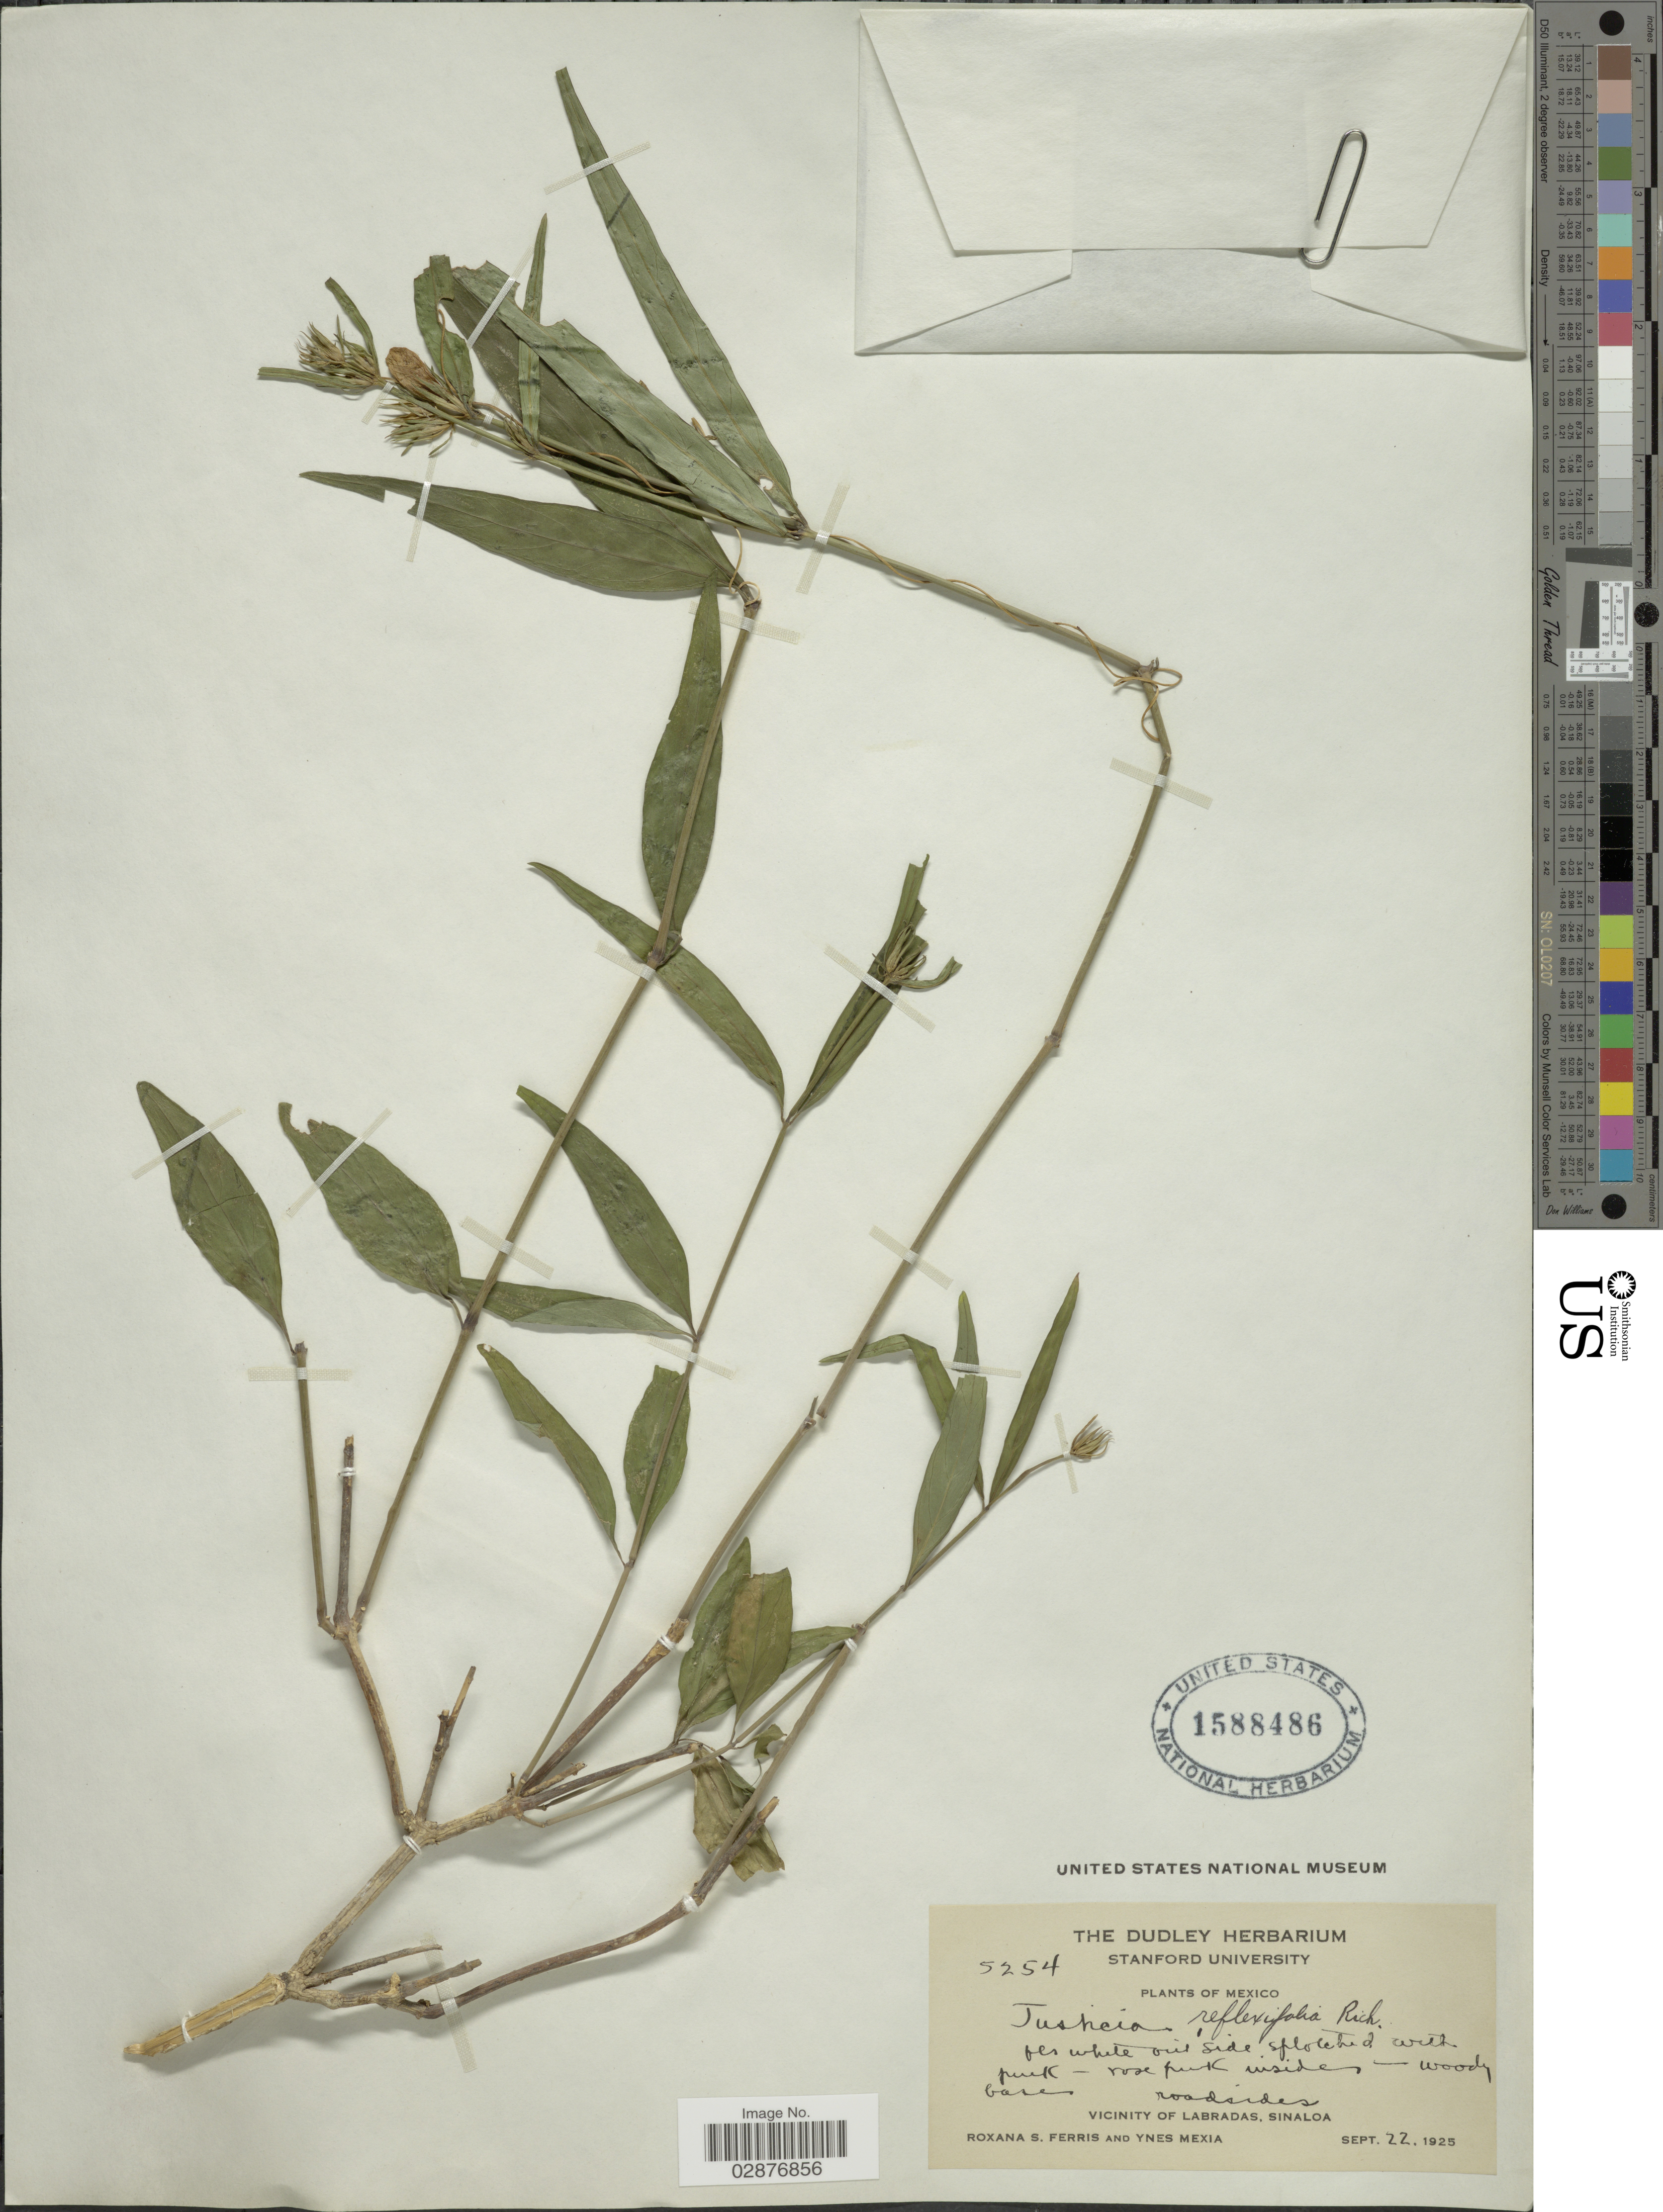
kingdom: Plantae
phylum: Tracheophyta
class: Magnoliopsida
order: Lamiales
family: Acanthaceae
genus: Justicia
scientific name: Justicia periplocifolia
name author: Jacq.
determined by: Fisher, Amanda, (LOB), California State University, Long Beach (UNITED STATES)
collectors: R. S. Ferris & Y. Mexia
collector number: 5254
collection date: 1925-09-22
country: Mexico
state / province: Sinaloa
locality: Vicinity of Labradas.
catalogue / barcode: US 1588486